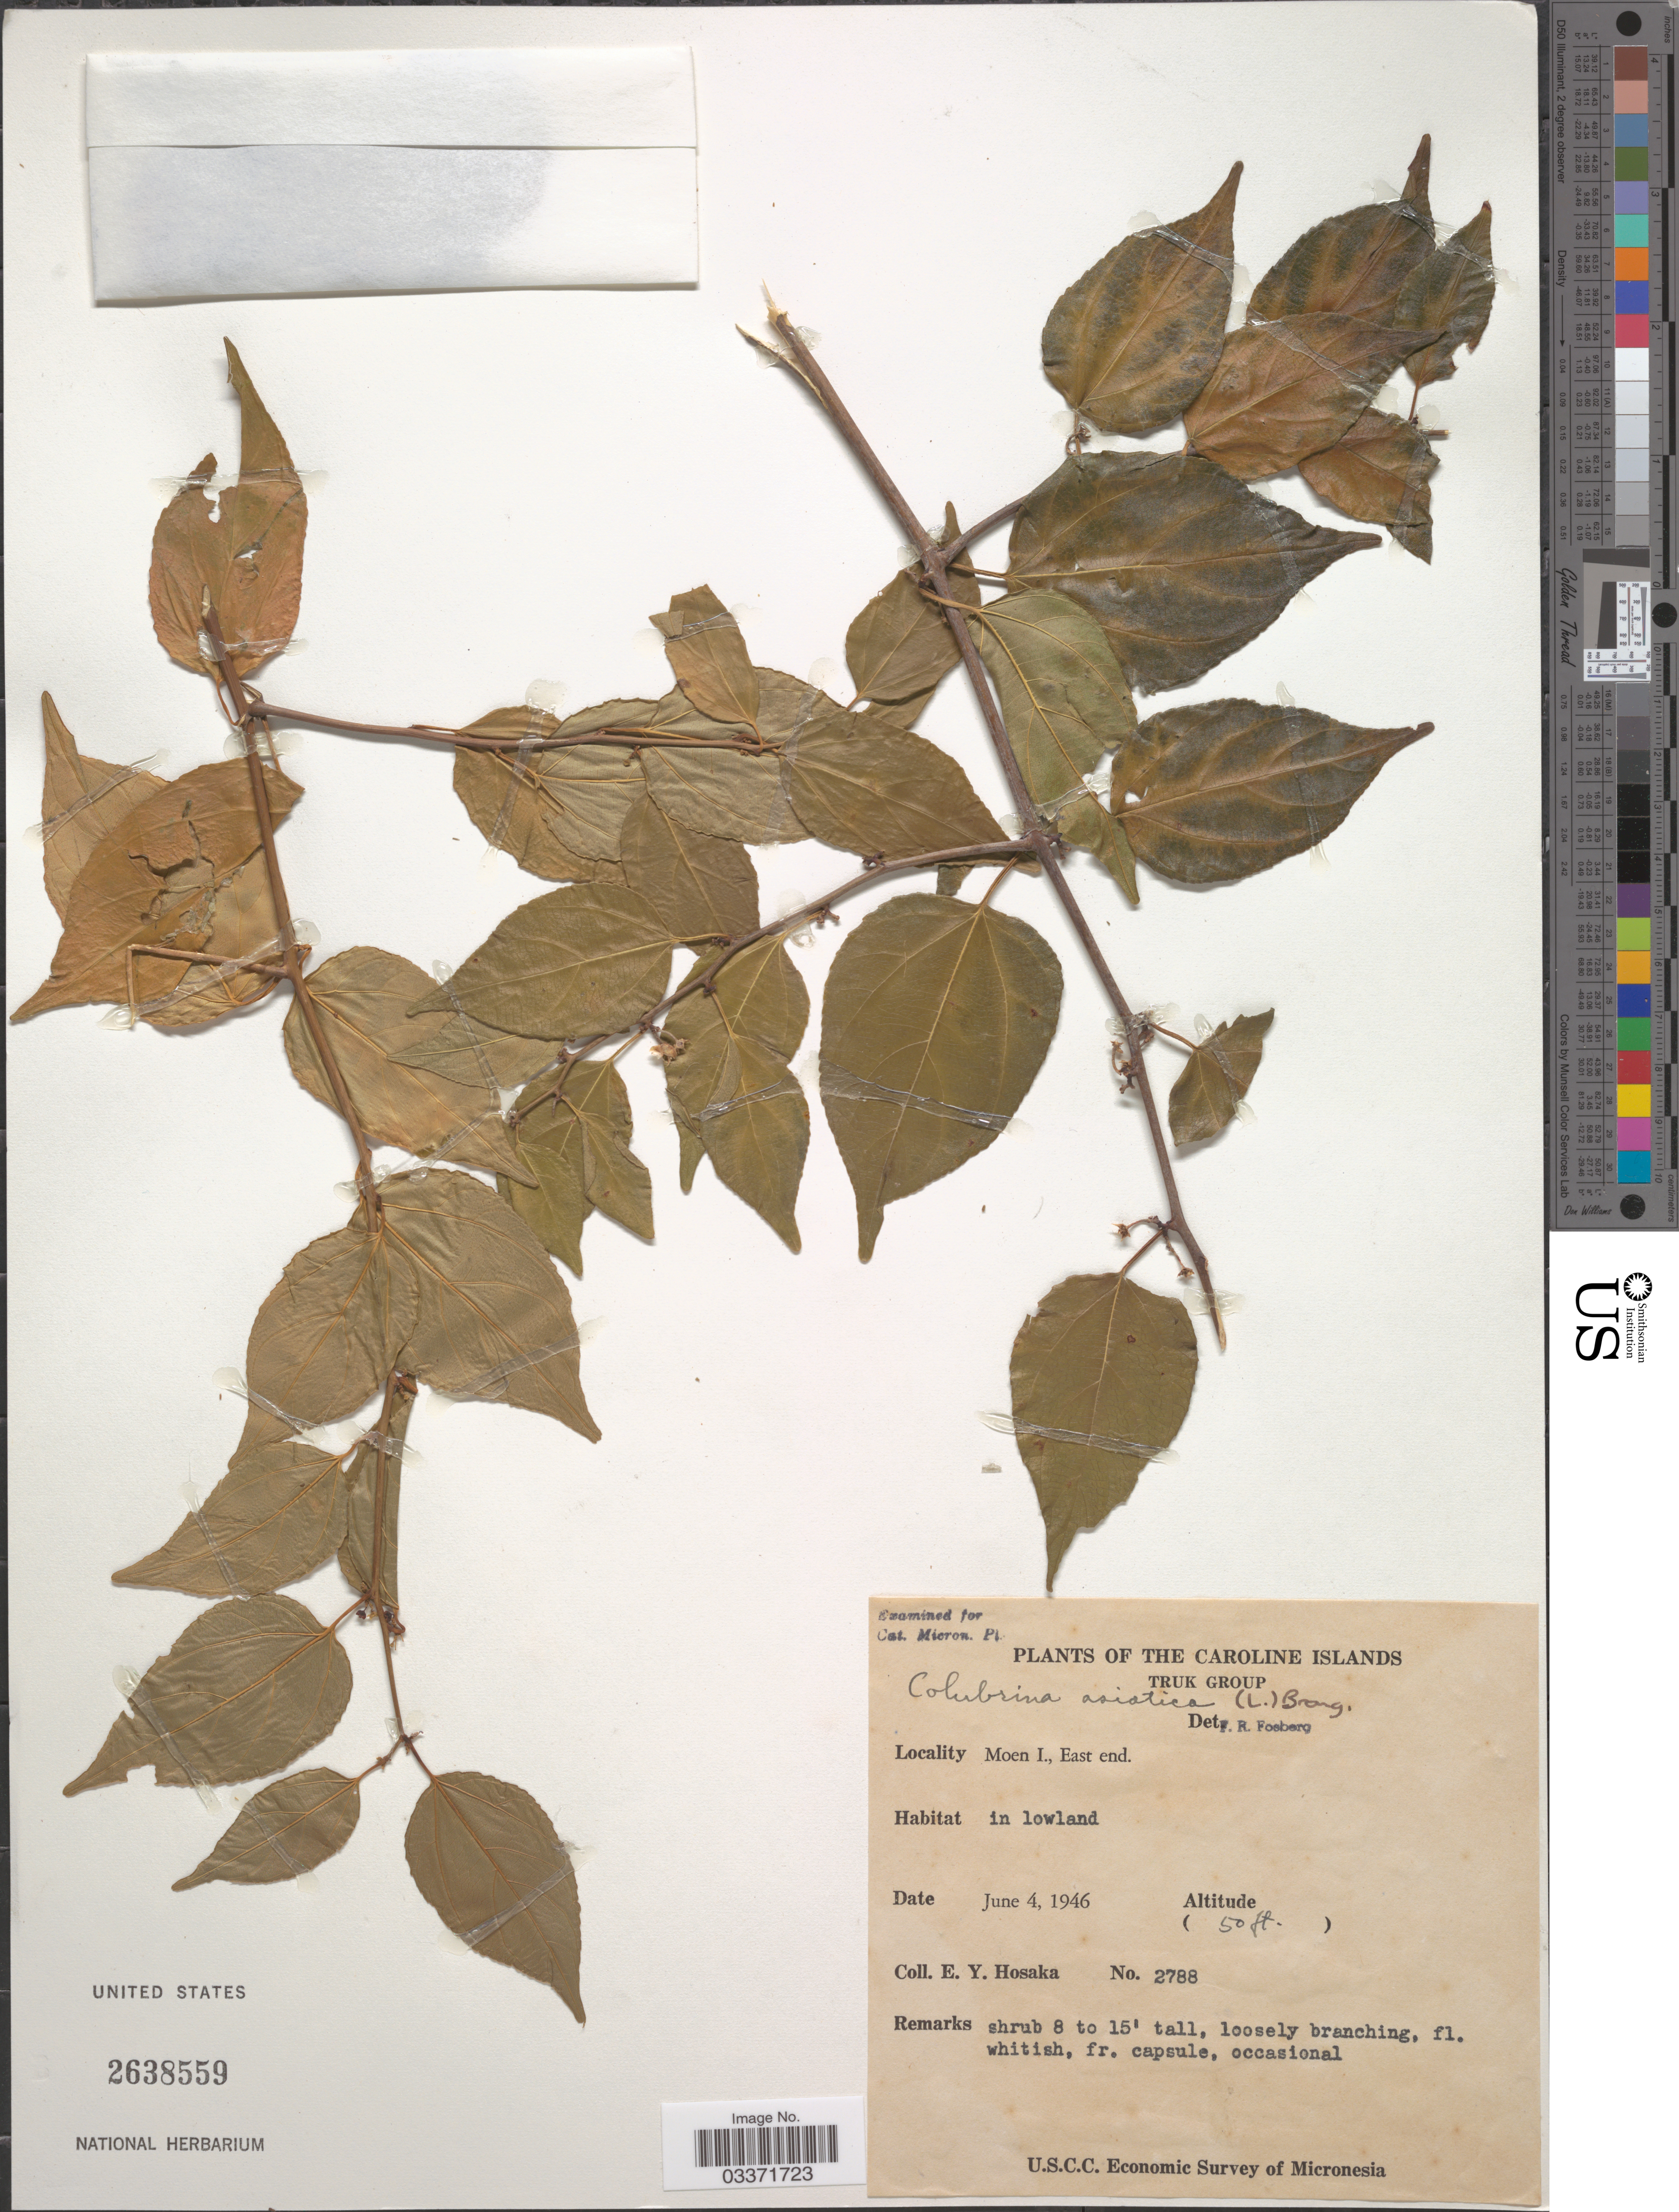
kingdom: Plantae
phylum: Tracheophyta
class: Magnoliopsida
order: Rosales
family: Rhamnaceae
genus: Colubrina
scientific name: Colubrina asiatica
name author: (L.) Brongn.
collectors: E. Y. Hosaka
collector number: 2788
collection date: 1946-06-04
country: Micronesia, Federated States of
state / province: Truk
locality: The Caroline Islands, Truk Group, Moen I., East end.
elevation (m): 15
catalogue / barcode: US 2638559